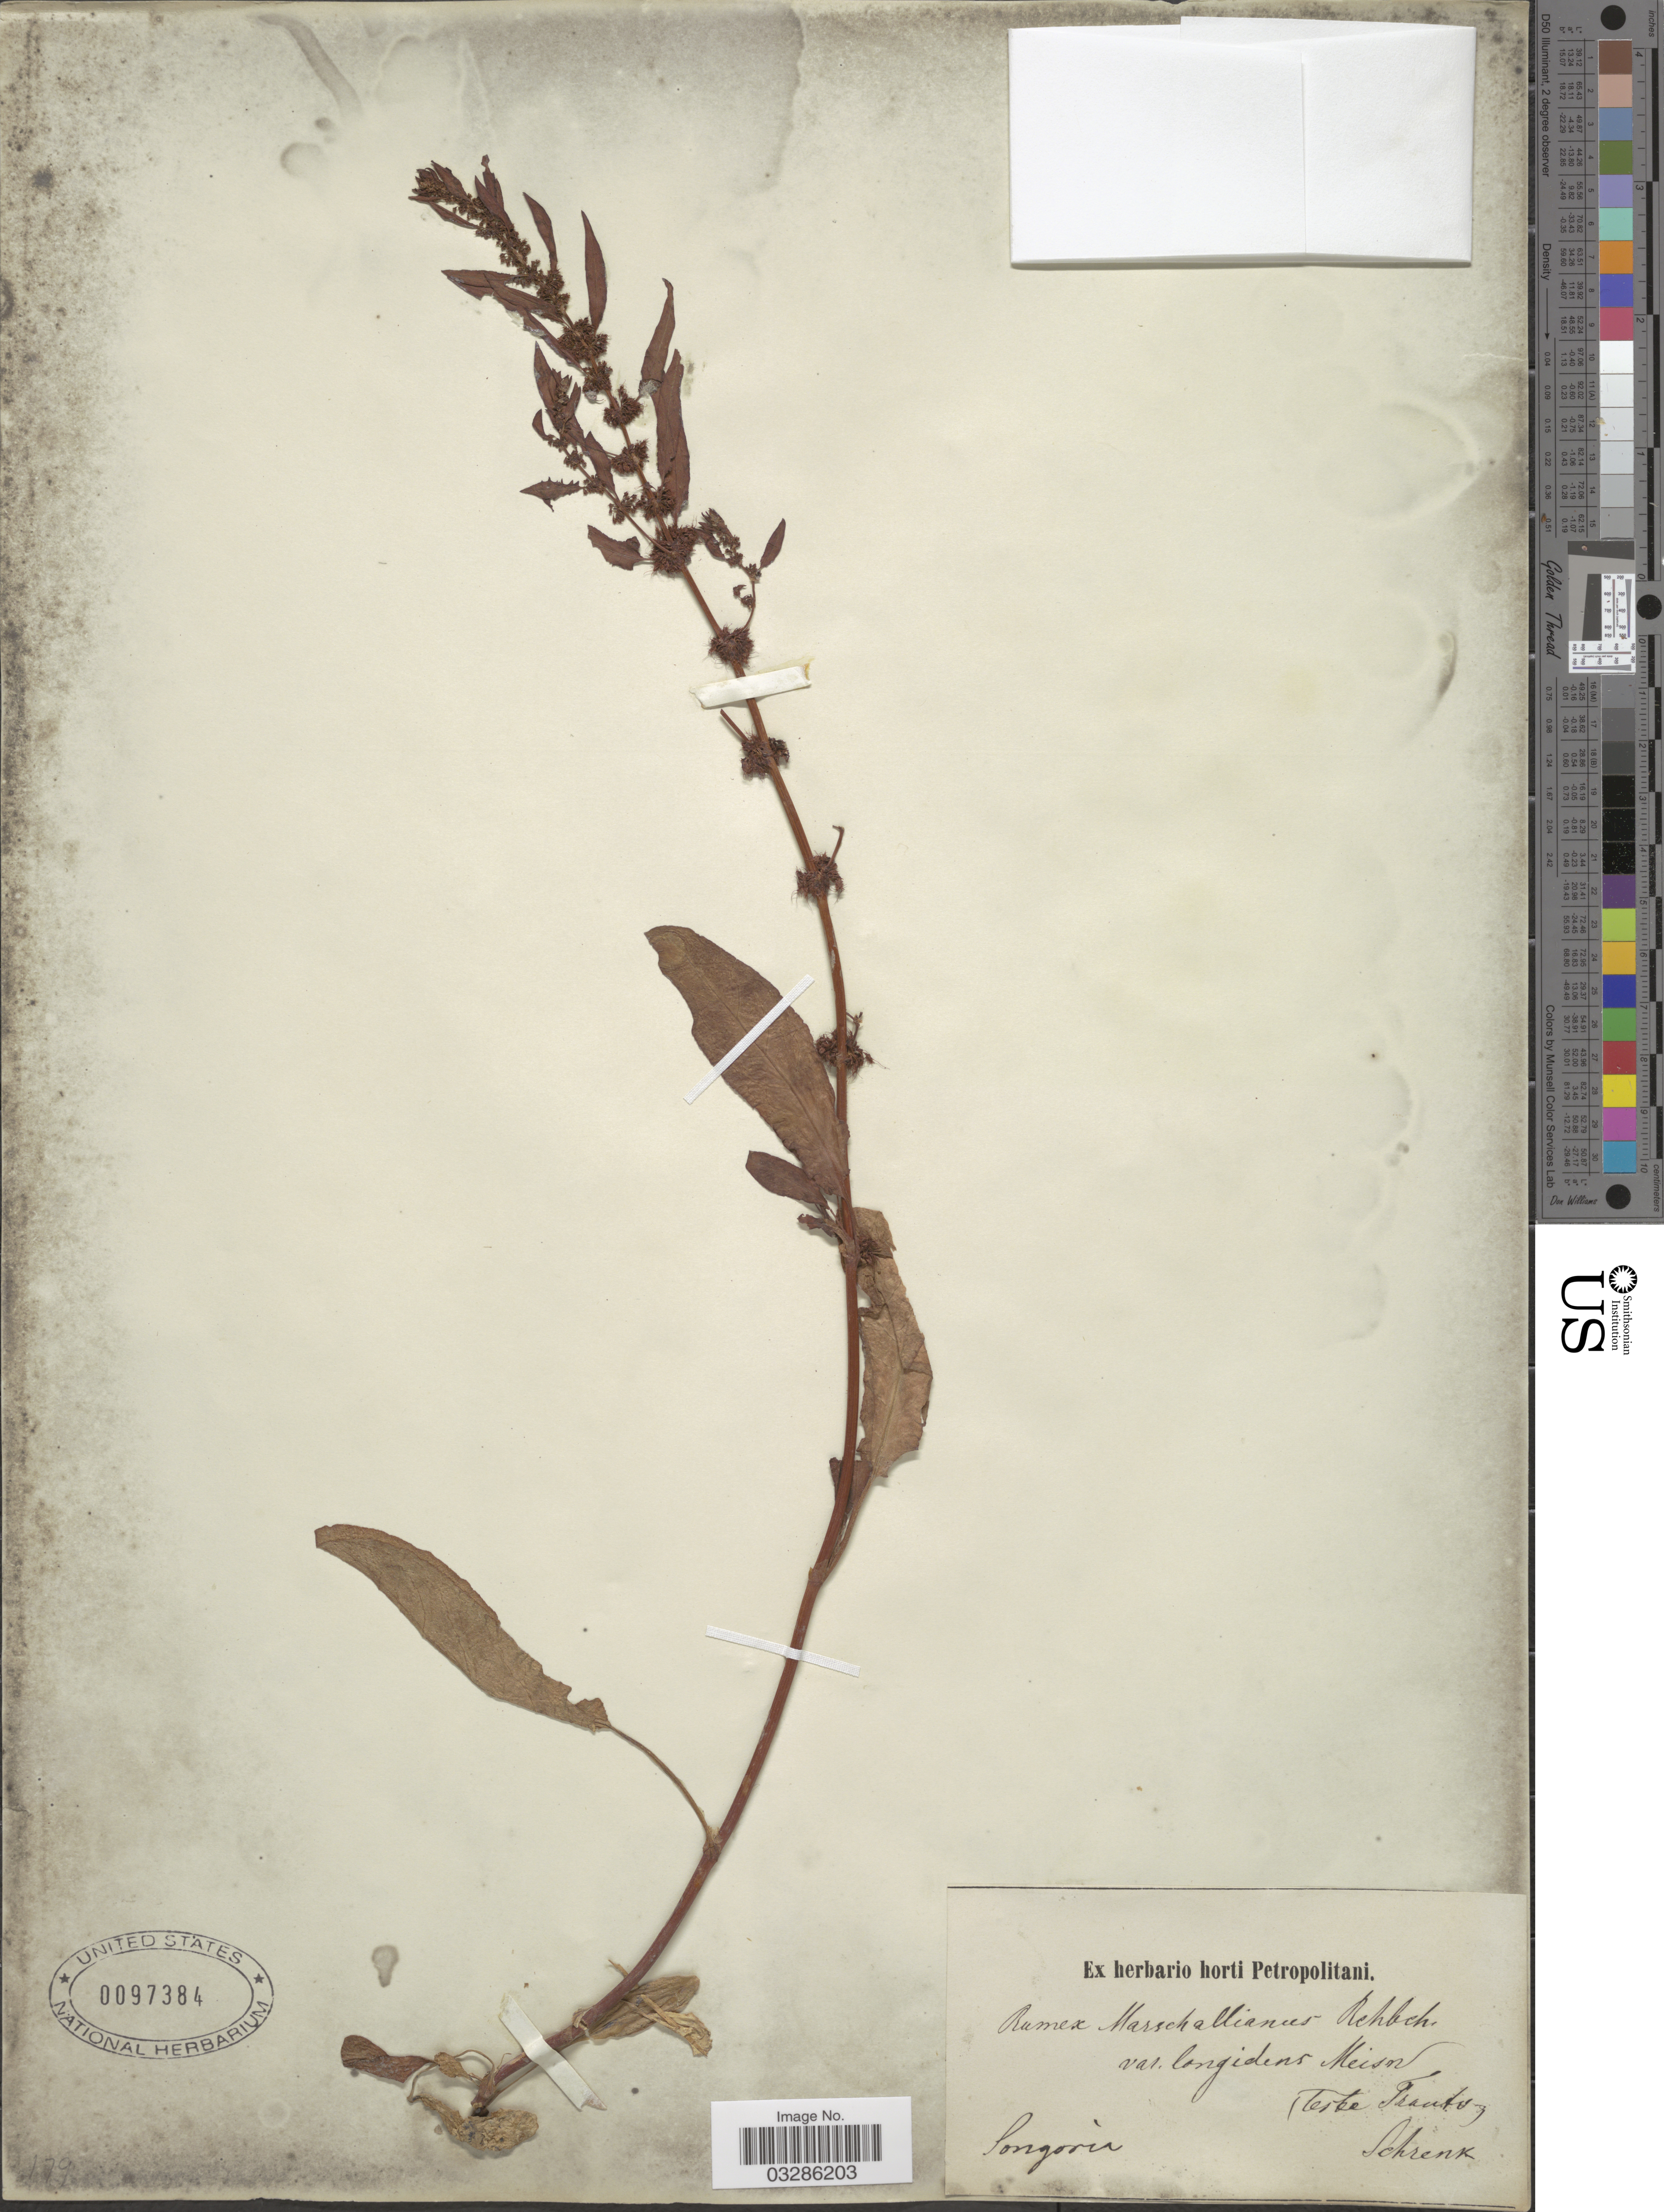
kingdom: Plantae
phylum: Tracheophyta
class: Magnoliopsida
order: Caryophyllales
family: Polygonaceae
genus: Rumex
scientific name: Rumex obtusifolius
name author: L.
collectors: A.G. Schrenk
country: Kazakhstan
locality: Songoria.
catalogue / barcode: US 97384